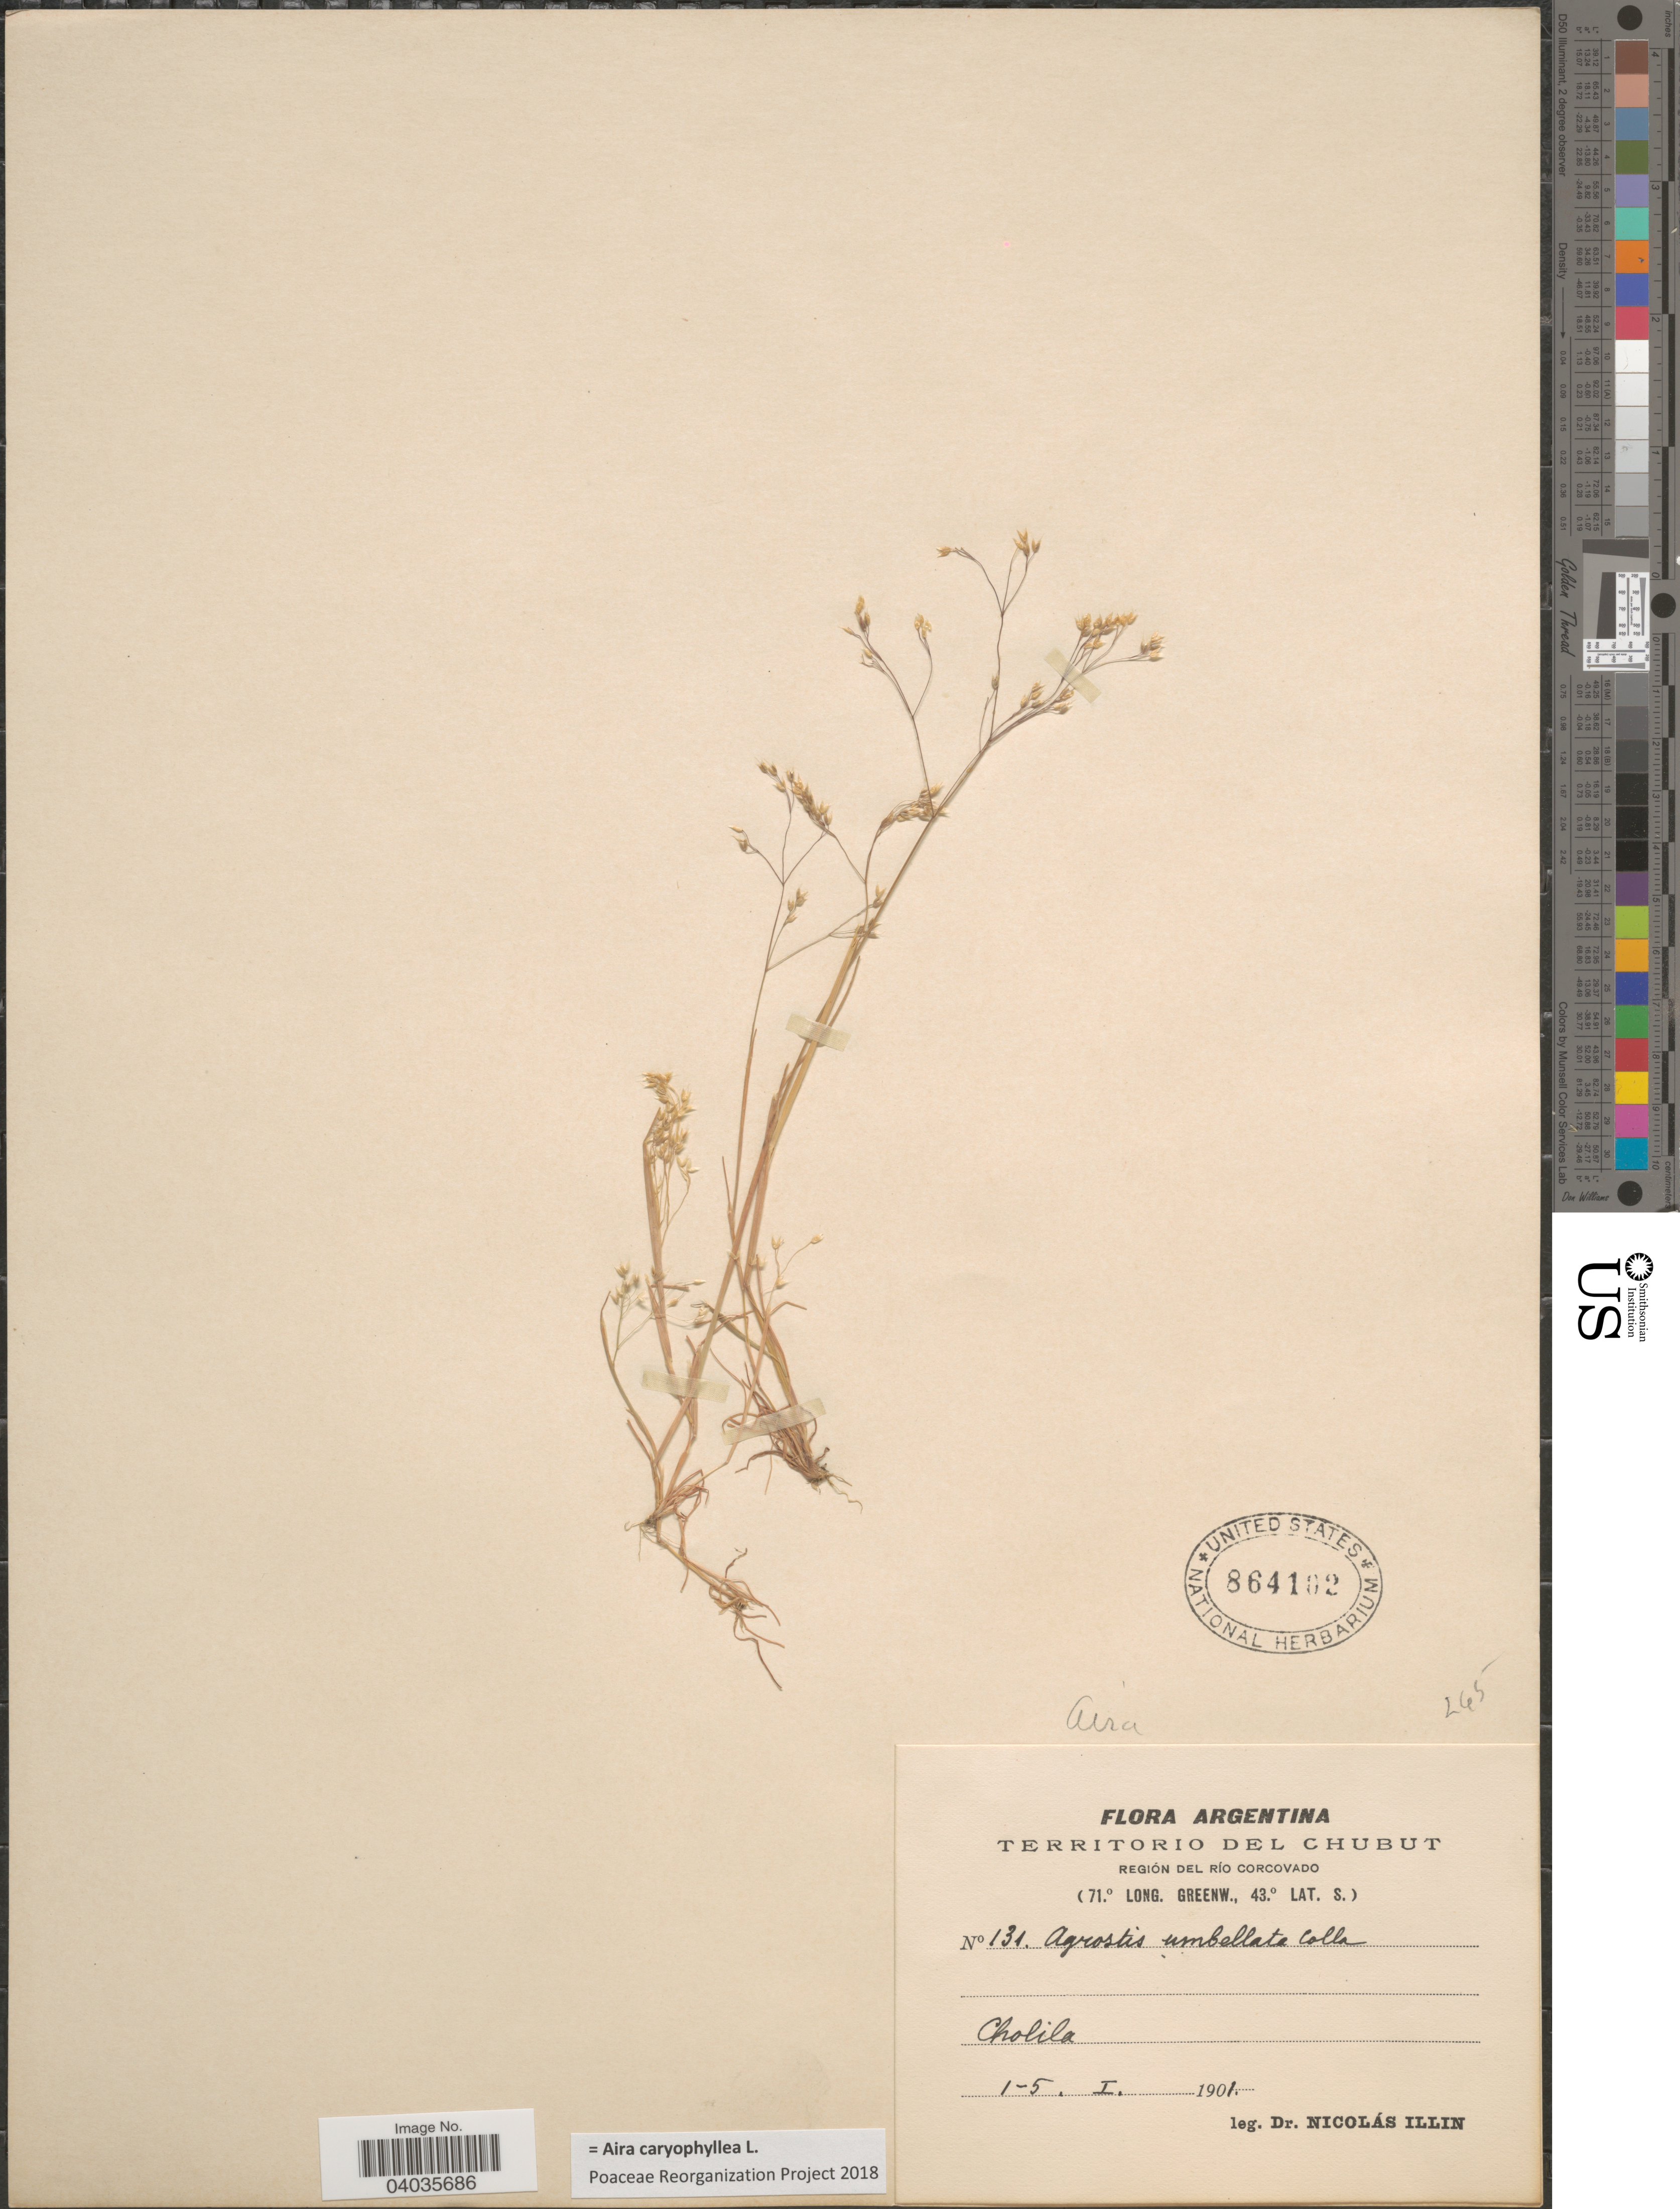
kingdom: Plantae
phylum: Tracheophyta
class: Liliopsida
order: Poales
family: Poaceae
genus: Aira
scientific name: Aira caryophyllea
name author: L.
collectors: N. Illin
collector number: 131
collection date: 1901-01-01/1901-01-05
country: Argentina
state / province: Chubut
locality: Territorio del Chubut. Región del Río Corcovado. Cholila.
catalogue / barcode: US 864102